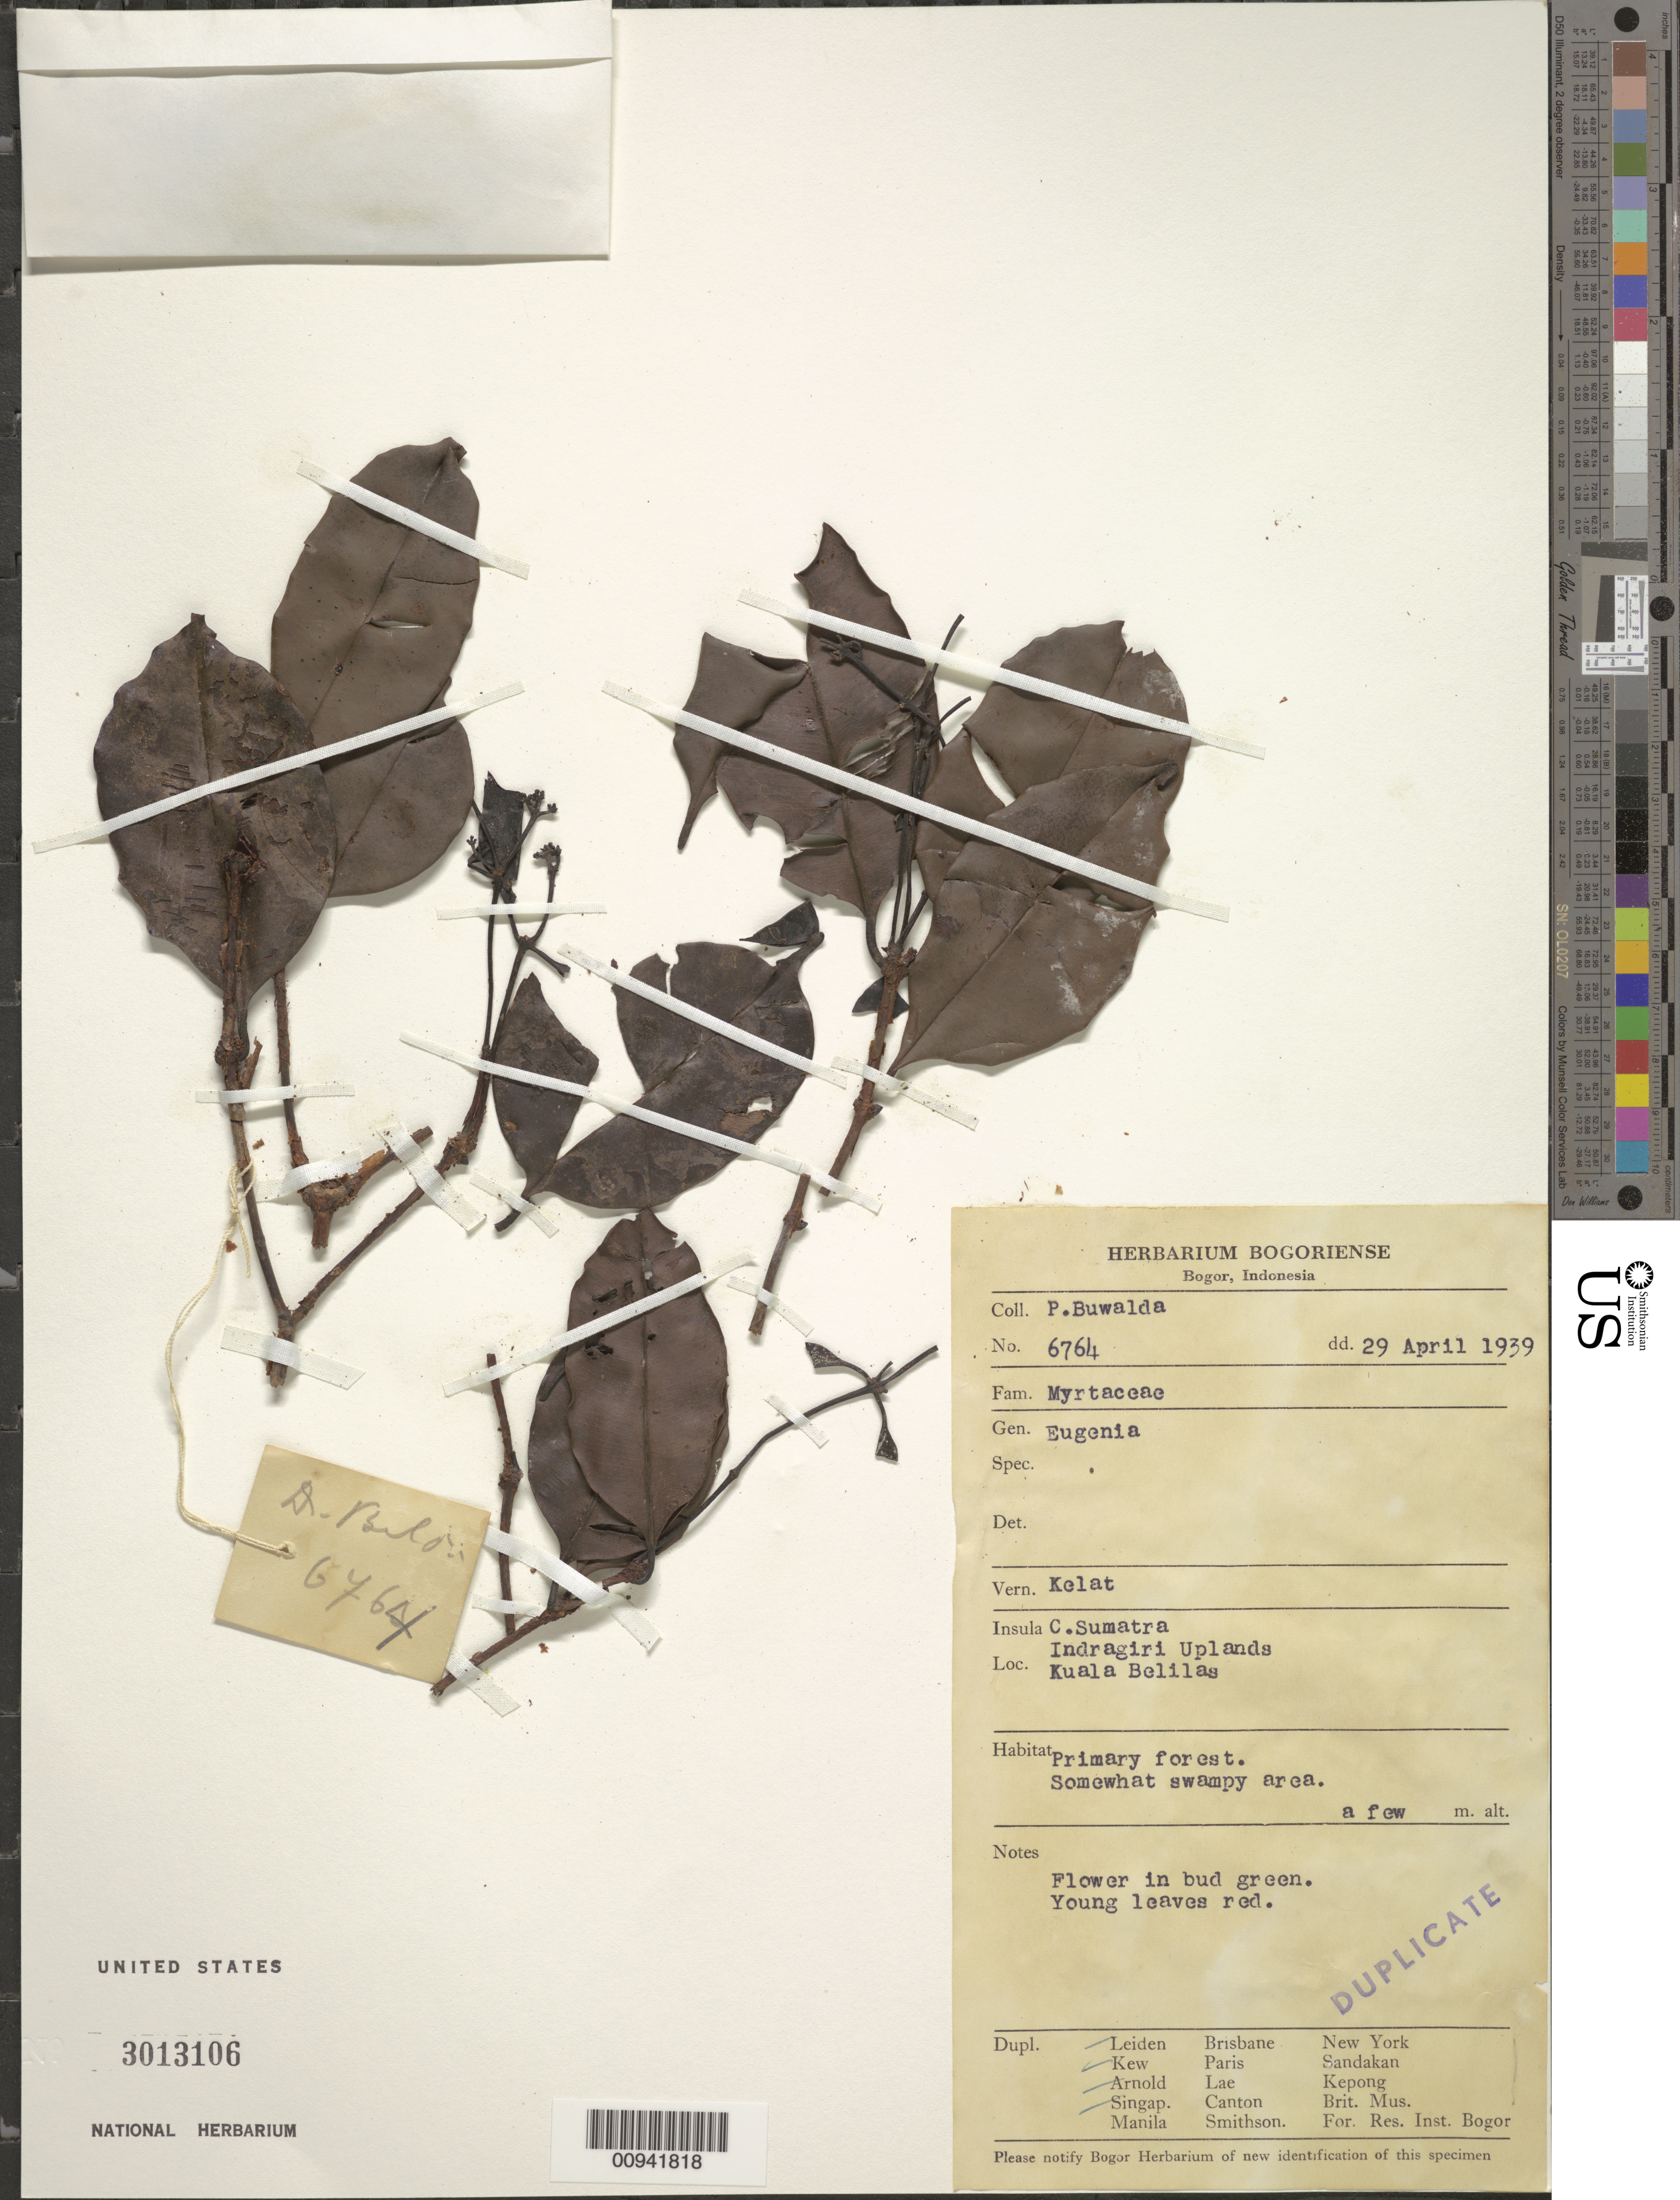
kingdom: Plantae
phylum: Tracheophyta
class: Magnoliopsida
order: Myrtales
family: Myrtaceae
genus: Syzygium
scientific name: Syzygium sp.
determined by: Strong, M. T., (US), Smithsonian Institution - National Museum of Natural History (UNITED STATES)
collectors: P. Buwalda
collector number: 6764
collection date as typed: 29 Apr 1939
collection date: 1939-04-29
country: Indonesia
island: Sumatra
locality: Bogor, C. Sumatra, Indragiri Uplands, Kuala Belilas.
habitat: Primary forest. Somewhat swampy area.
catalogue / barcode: US 3013106